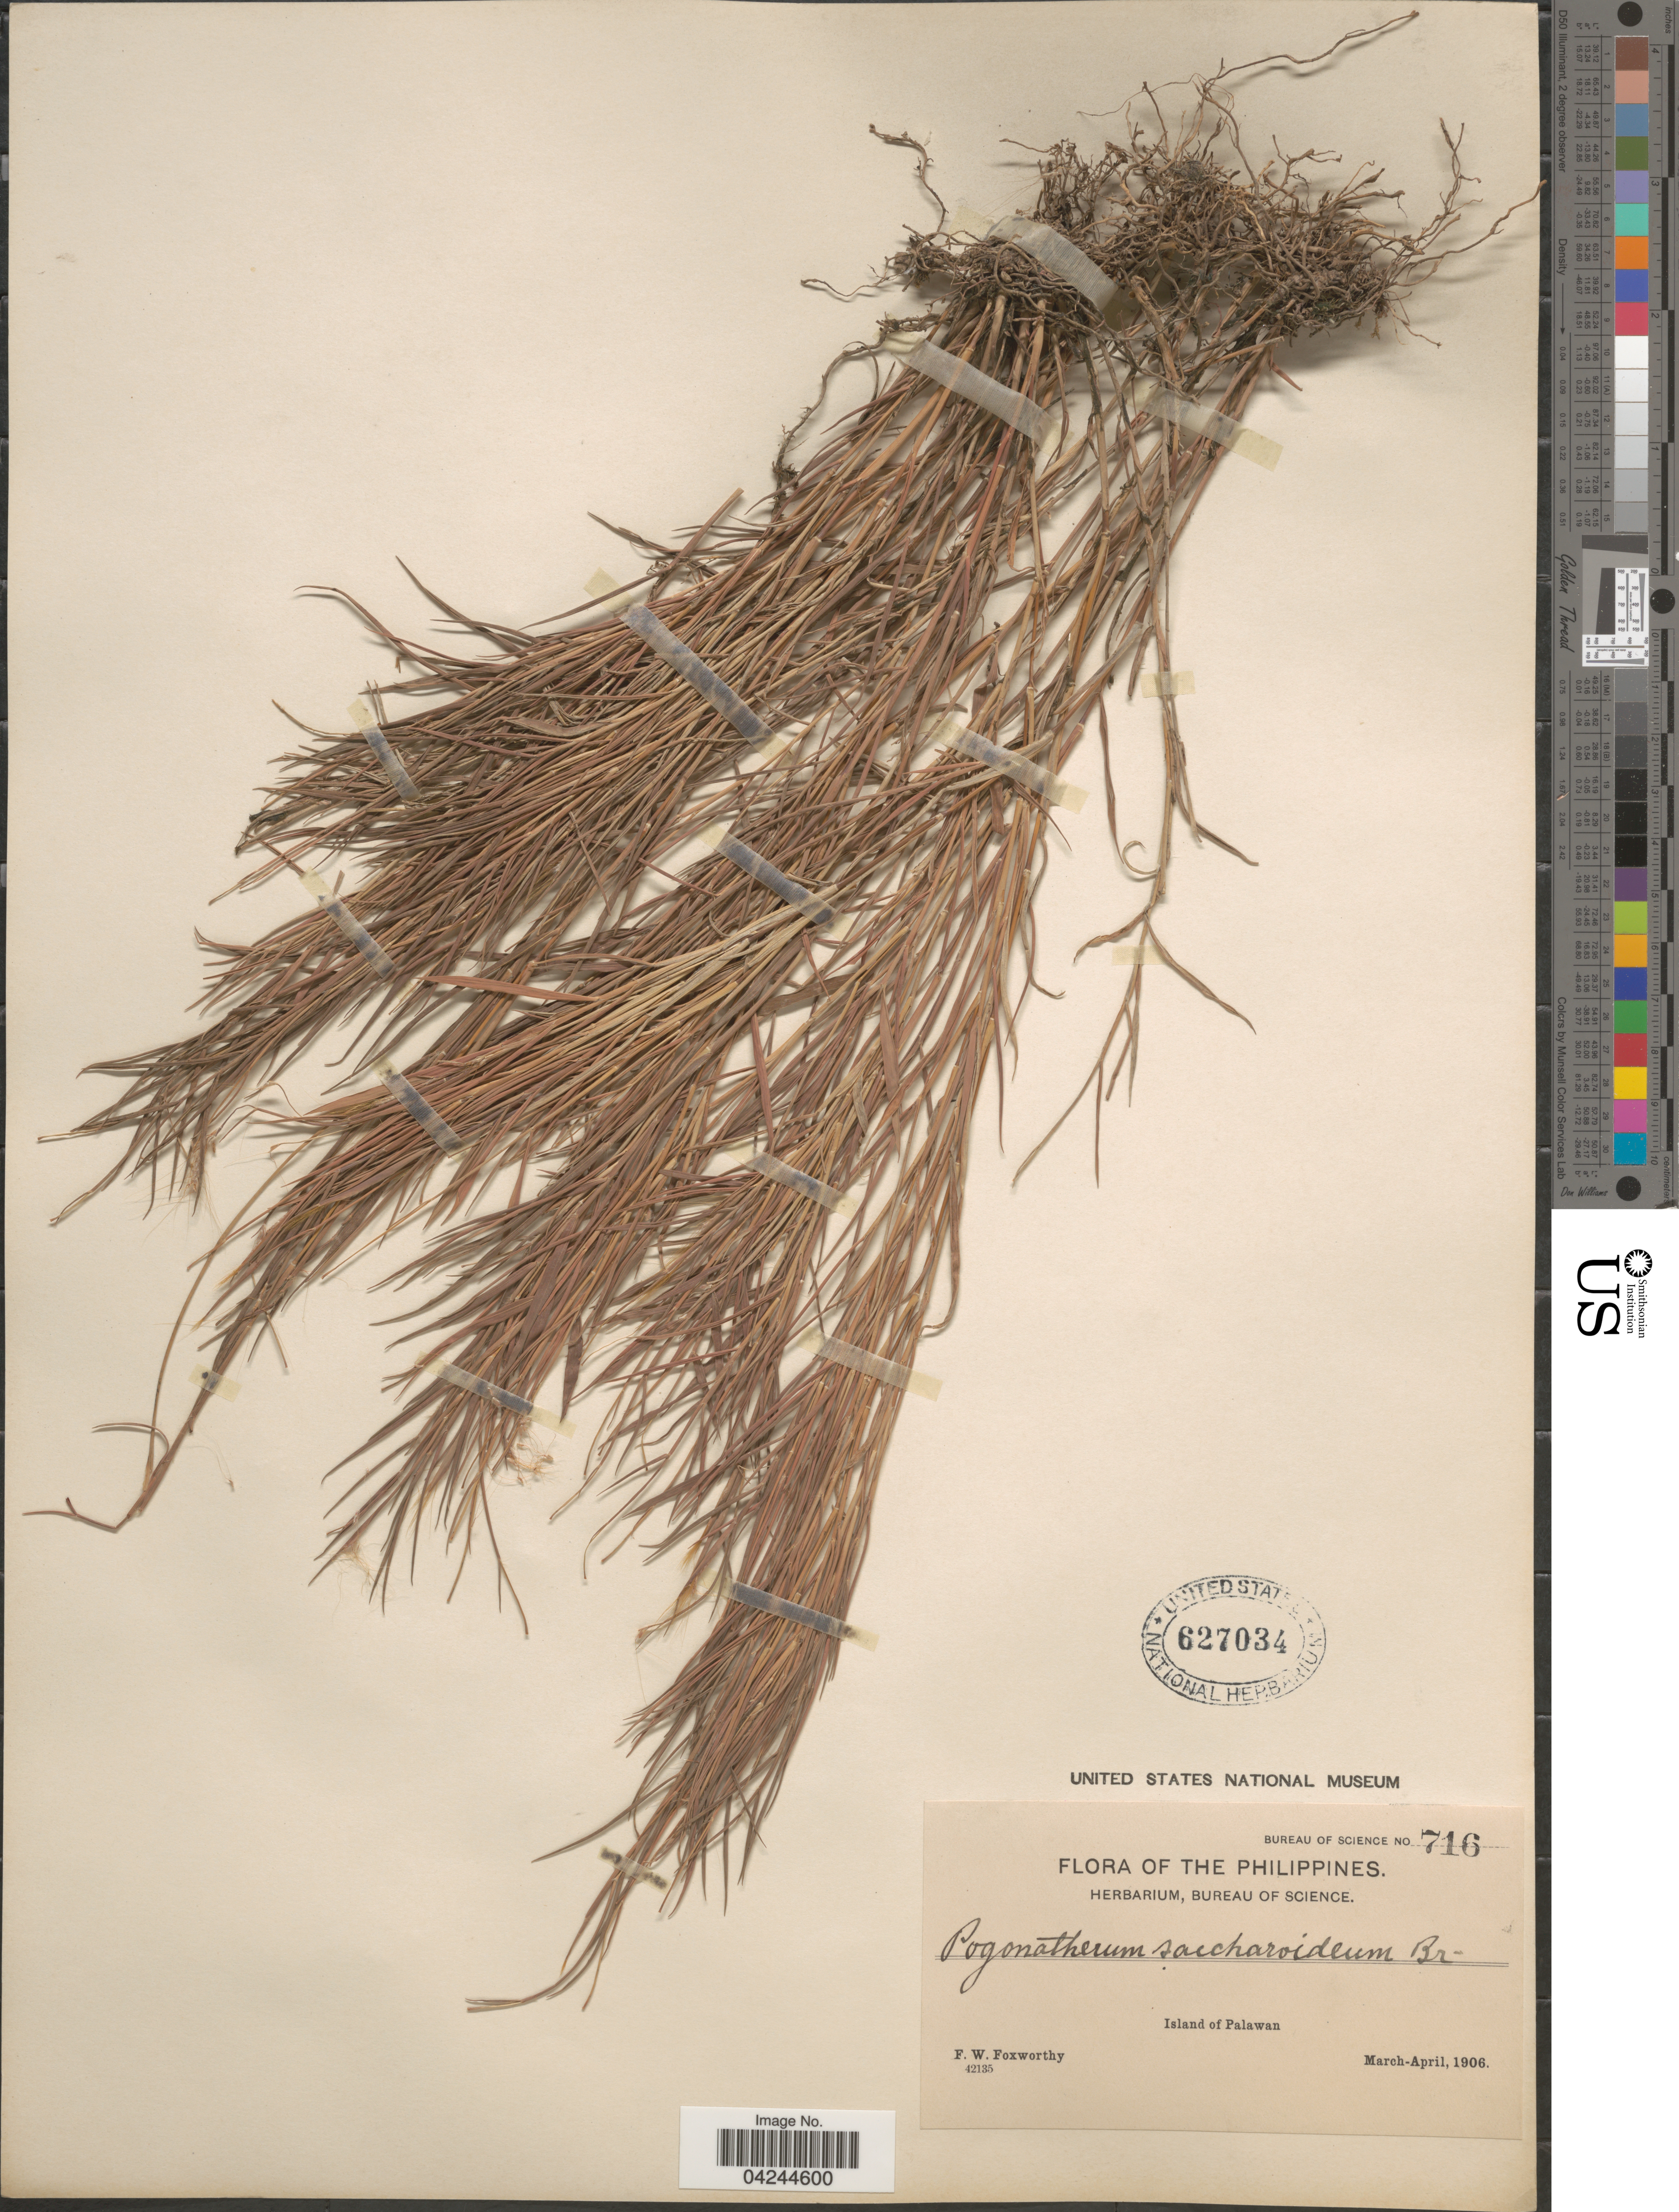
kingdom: Plantae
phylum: Tracheophyta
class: Liliopsida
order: Poales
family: Poaceae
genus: Pogonatherum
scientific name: Pogonatherum crinitum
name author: (Thunb.) Kunth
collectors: F. W. Foxworthy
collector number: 42135?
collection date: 1906-03/1906-04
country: Philippines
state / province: Mimaropa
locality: Island of Palawan.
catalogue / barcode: US 627034